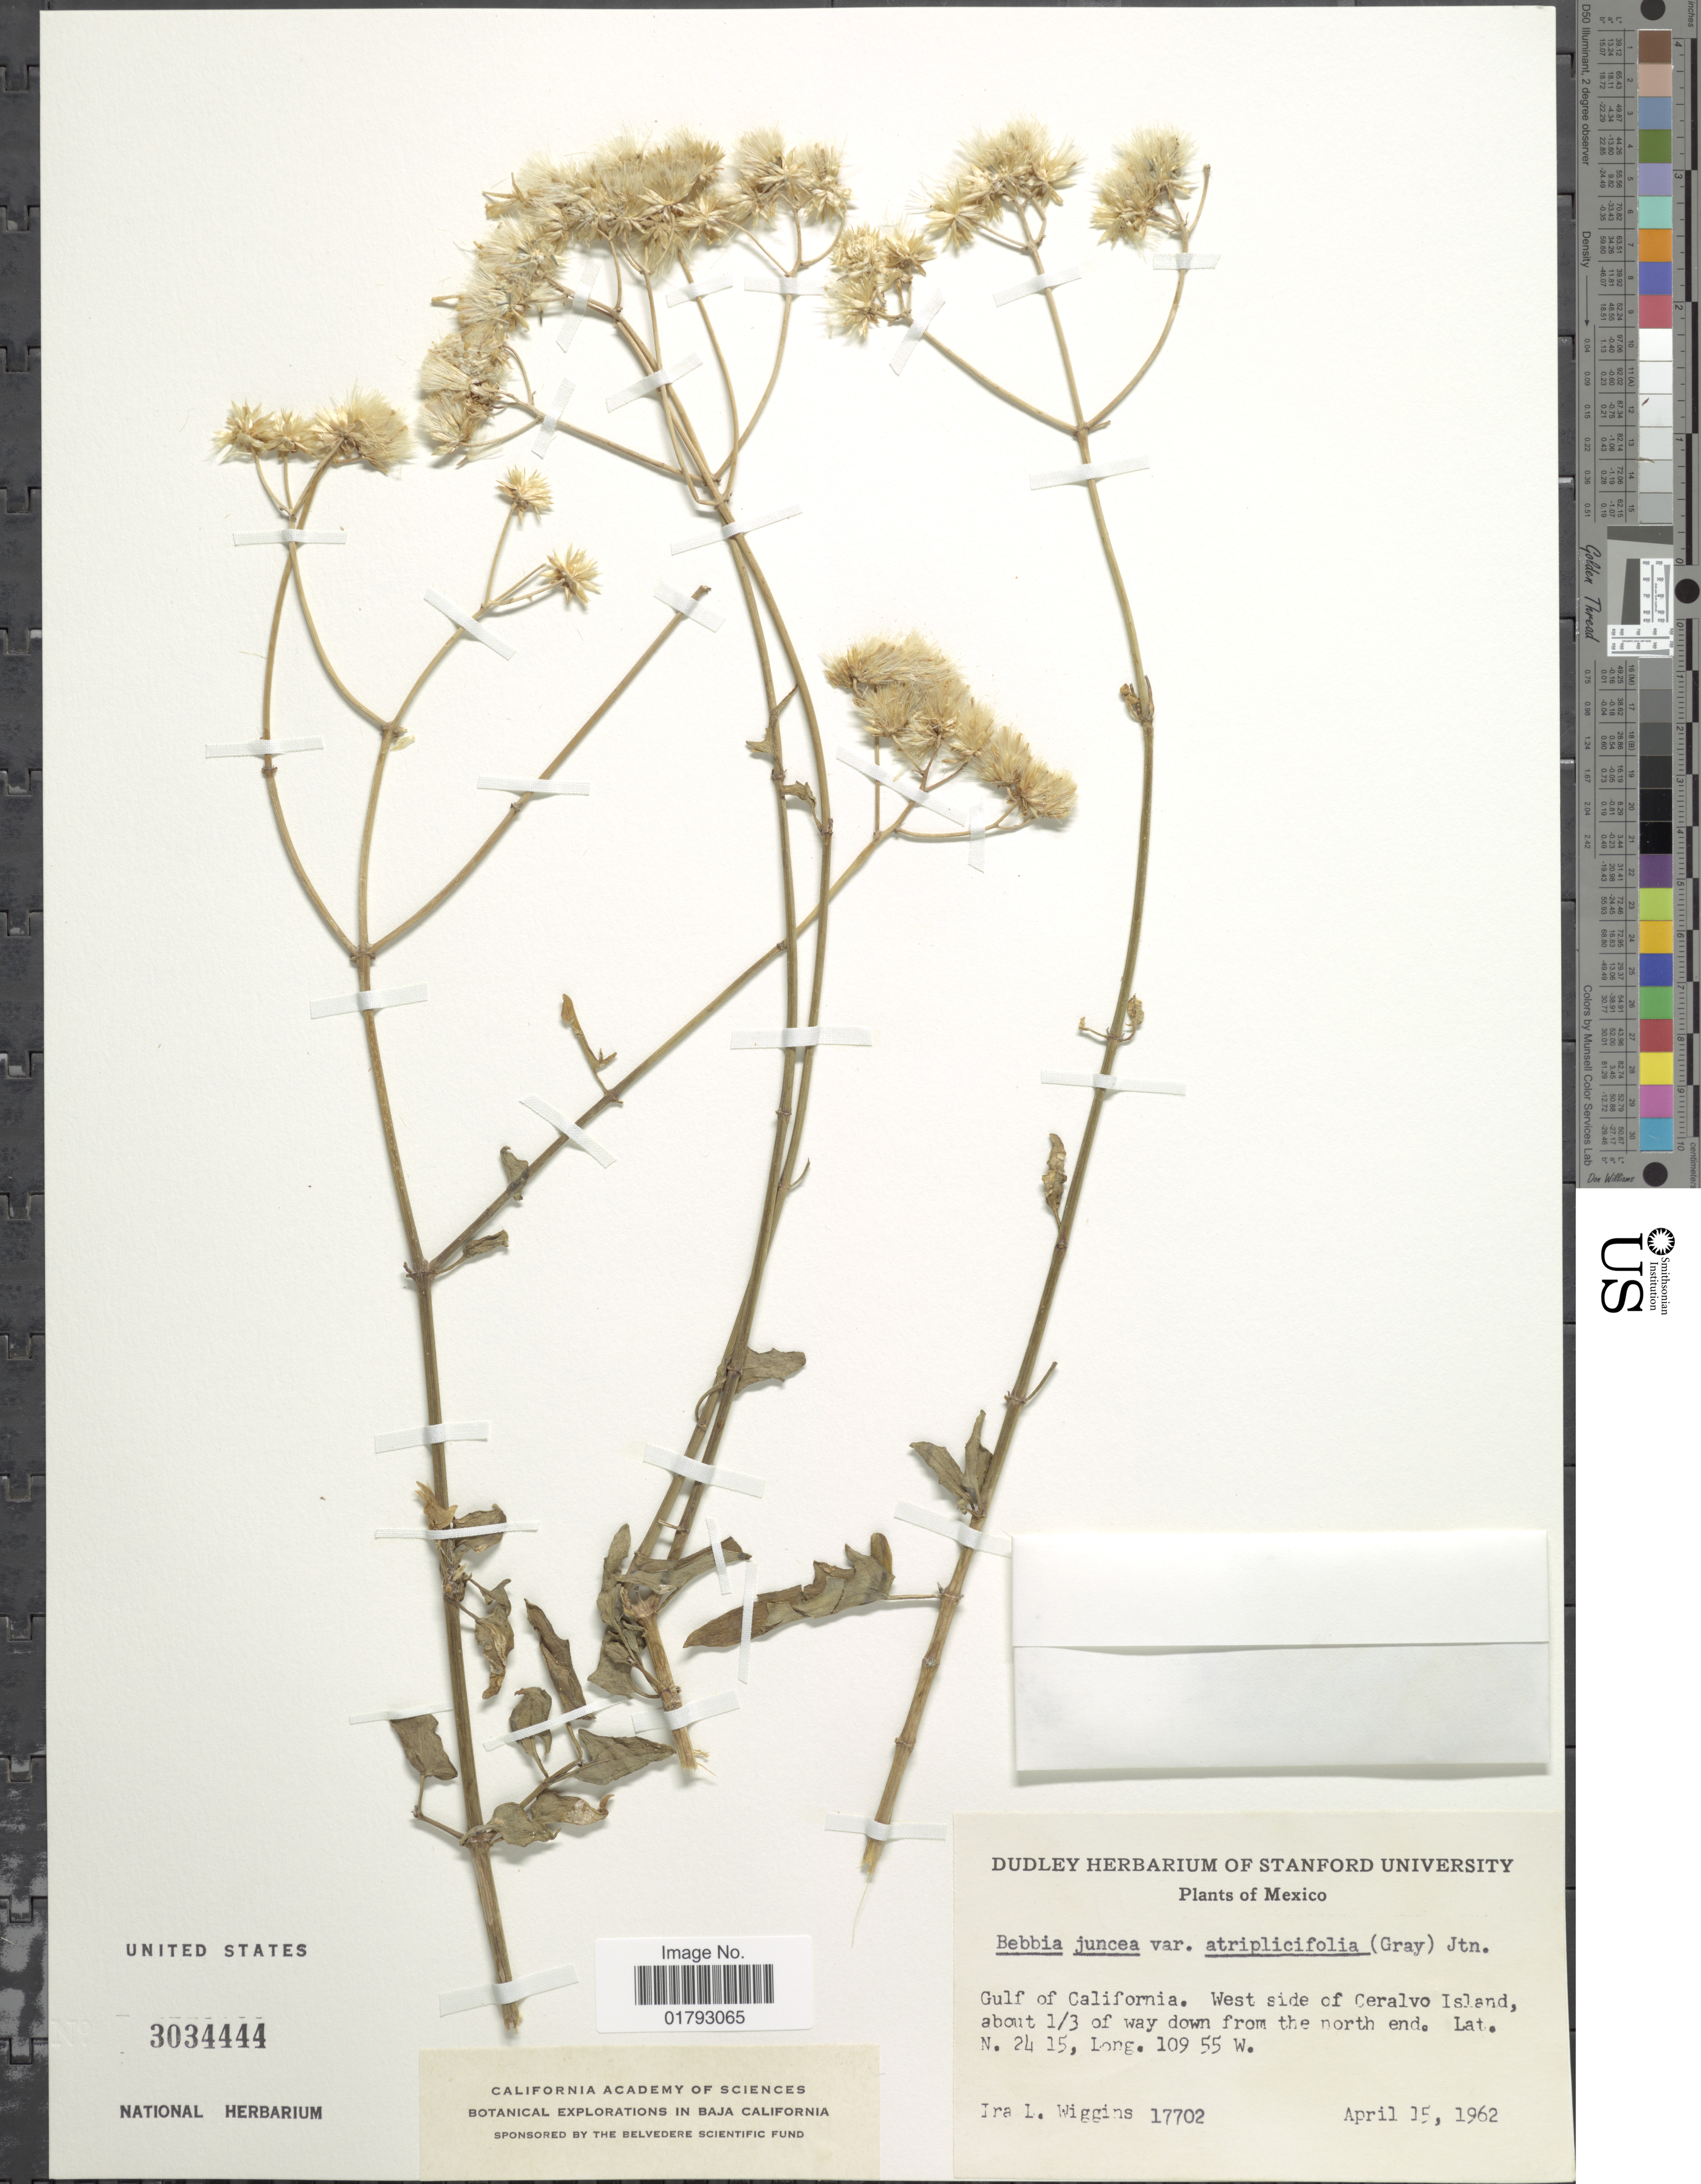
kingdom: Plantae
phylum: Tracheophyta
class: Magnoliopsida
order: Asterales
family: Asteraceae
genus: Bebbia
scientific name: Bebbia atriplicifolia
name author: (A. Gray) Greene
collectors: I. L. Wiggins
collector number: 17702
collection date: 1962-04-15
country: Mexico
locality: Gulf of California. West side of Cervalco Island about 1/3 of way from the north end.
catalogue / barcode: US 3034444